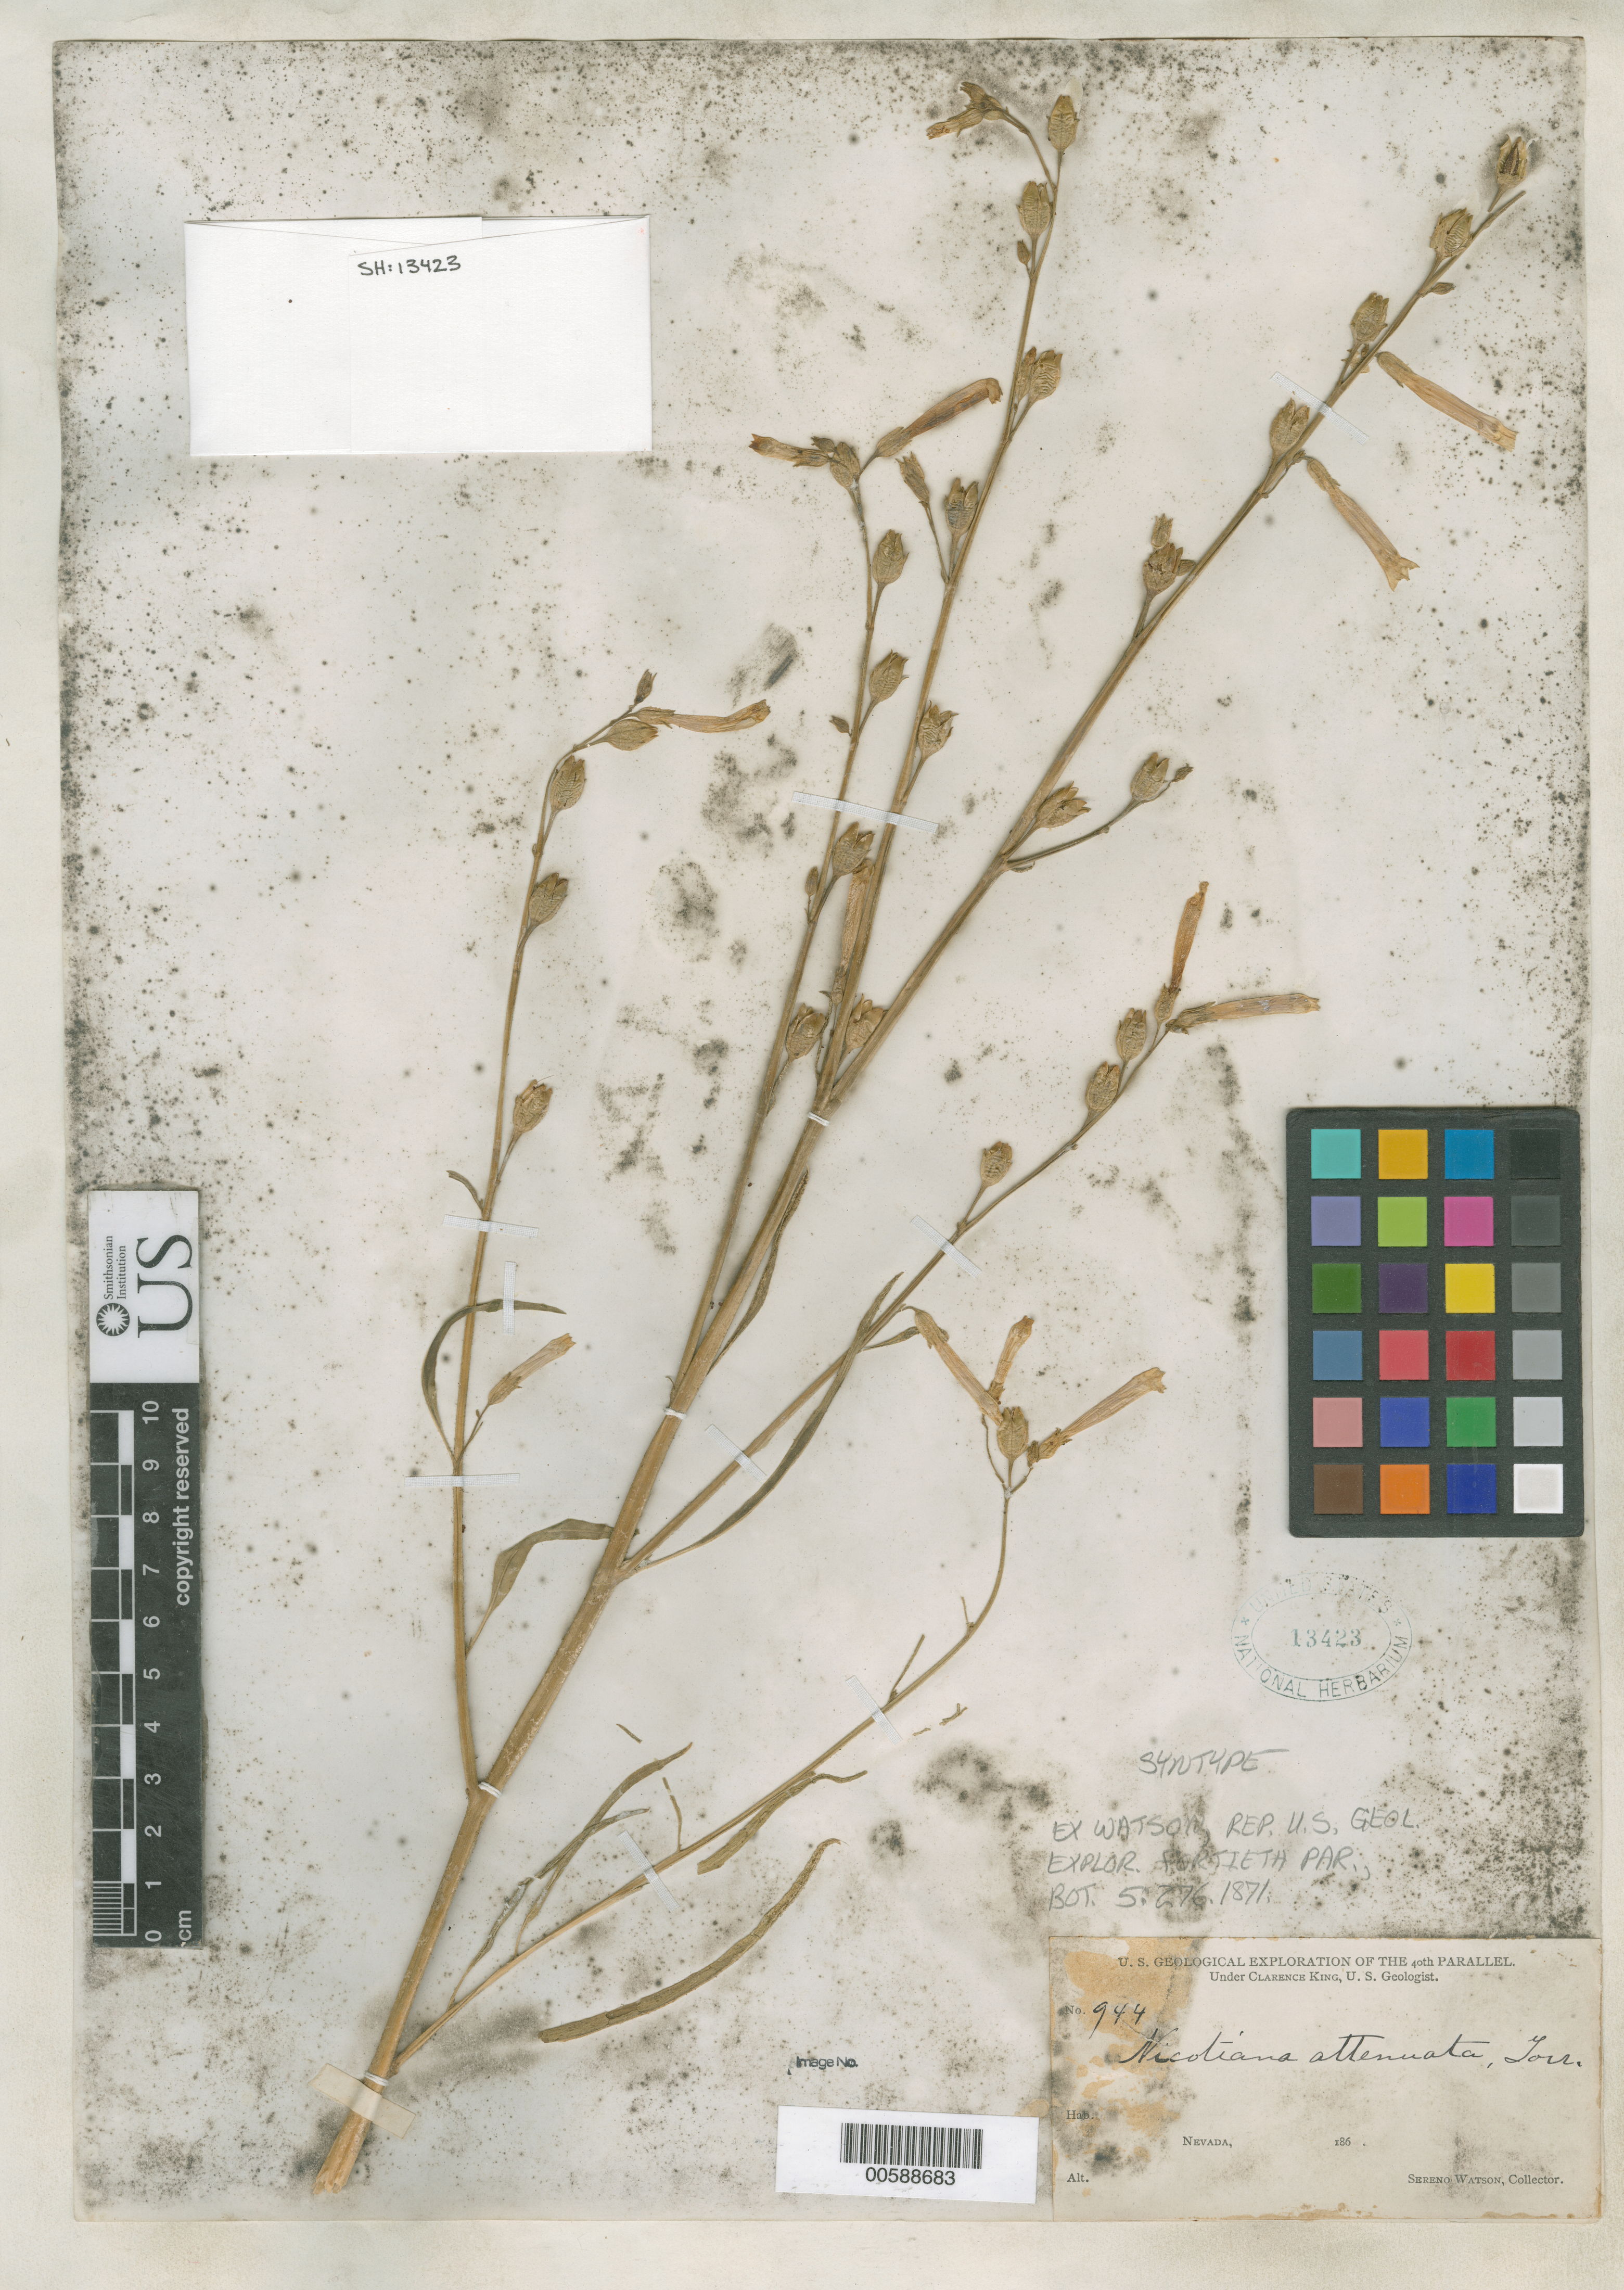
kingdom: Plantae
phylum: Tracheophyta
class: Magnoliopsida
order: Solanales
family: Solanaceae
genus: Nicotiana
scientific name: Nicotiana attenuata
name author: Torr. ex S. Watson in C. King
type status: Syntype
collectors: S. Watson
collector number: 944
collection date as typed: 186-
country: United States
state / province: Nevada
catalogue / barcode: US 13423